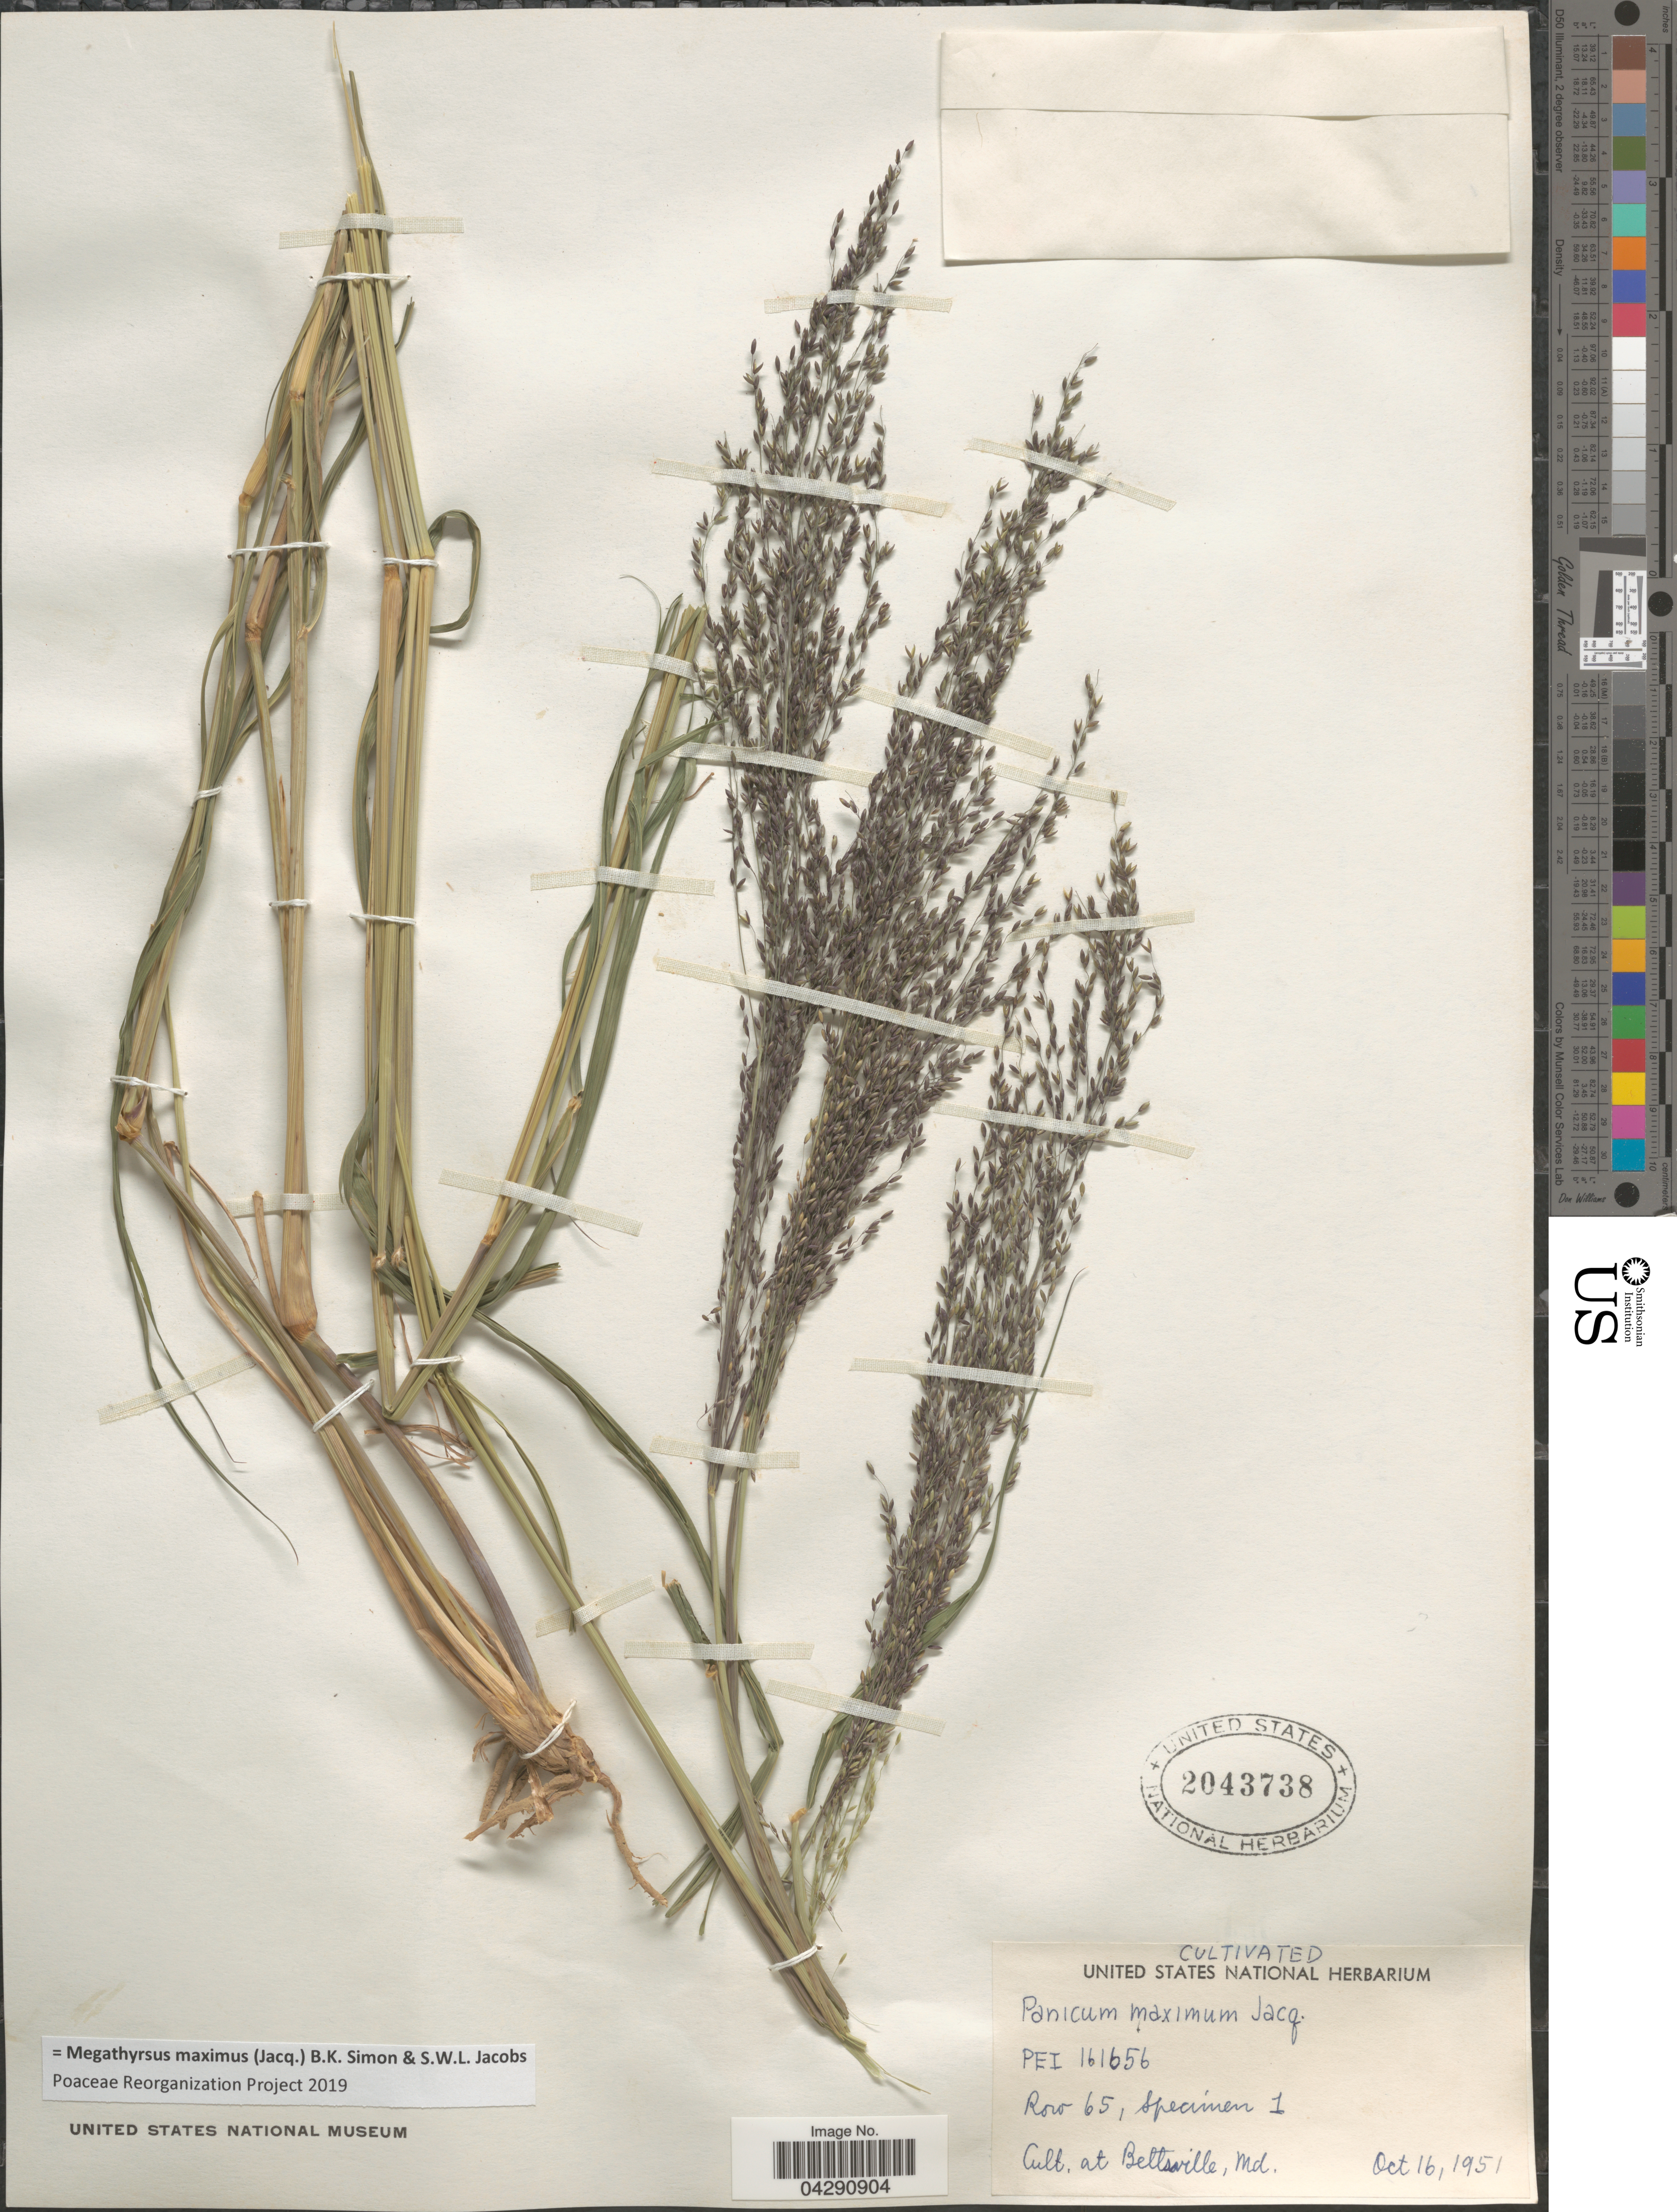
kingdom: Plantae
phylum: Tracheophyta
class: Liliopsida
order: Poales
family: Poaceae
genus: Megathyrsus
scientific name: Megathyrsus maximus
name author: (Jacq.) B.K. Simon & S.W.L. Jacobs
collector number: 161656?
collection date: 1951-10-16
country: United States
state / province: Maryland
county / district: Prince George's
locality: Row 65, Specimen 1. At Beltsville.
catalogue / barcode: US 2043738